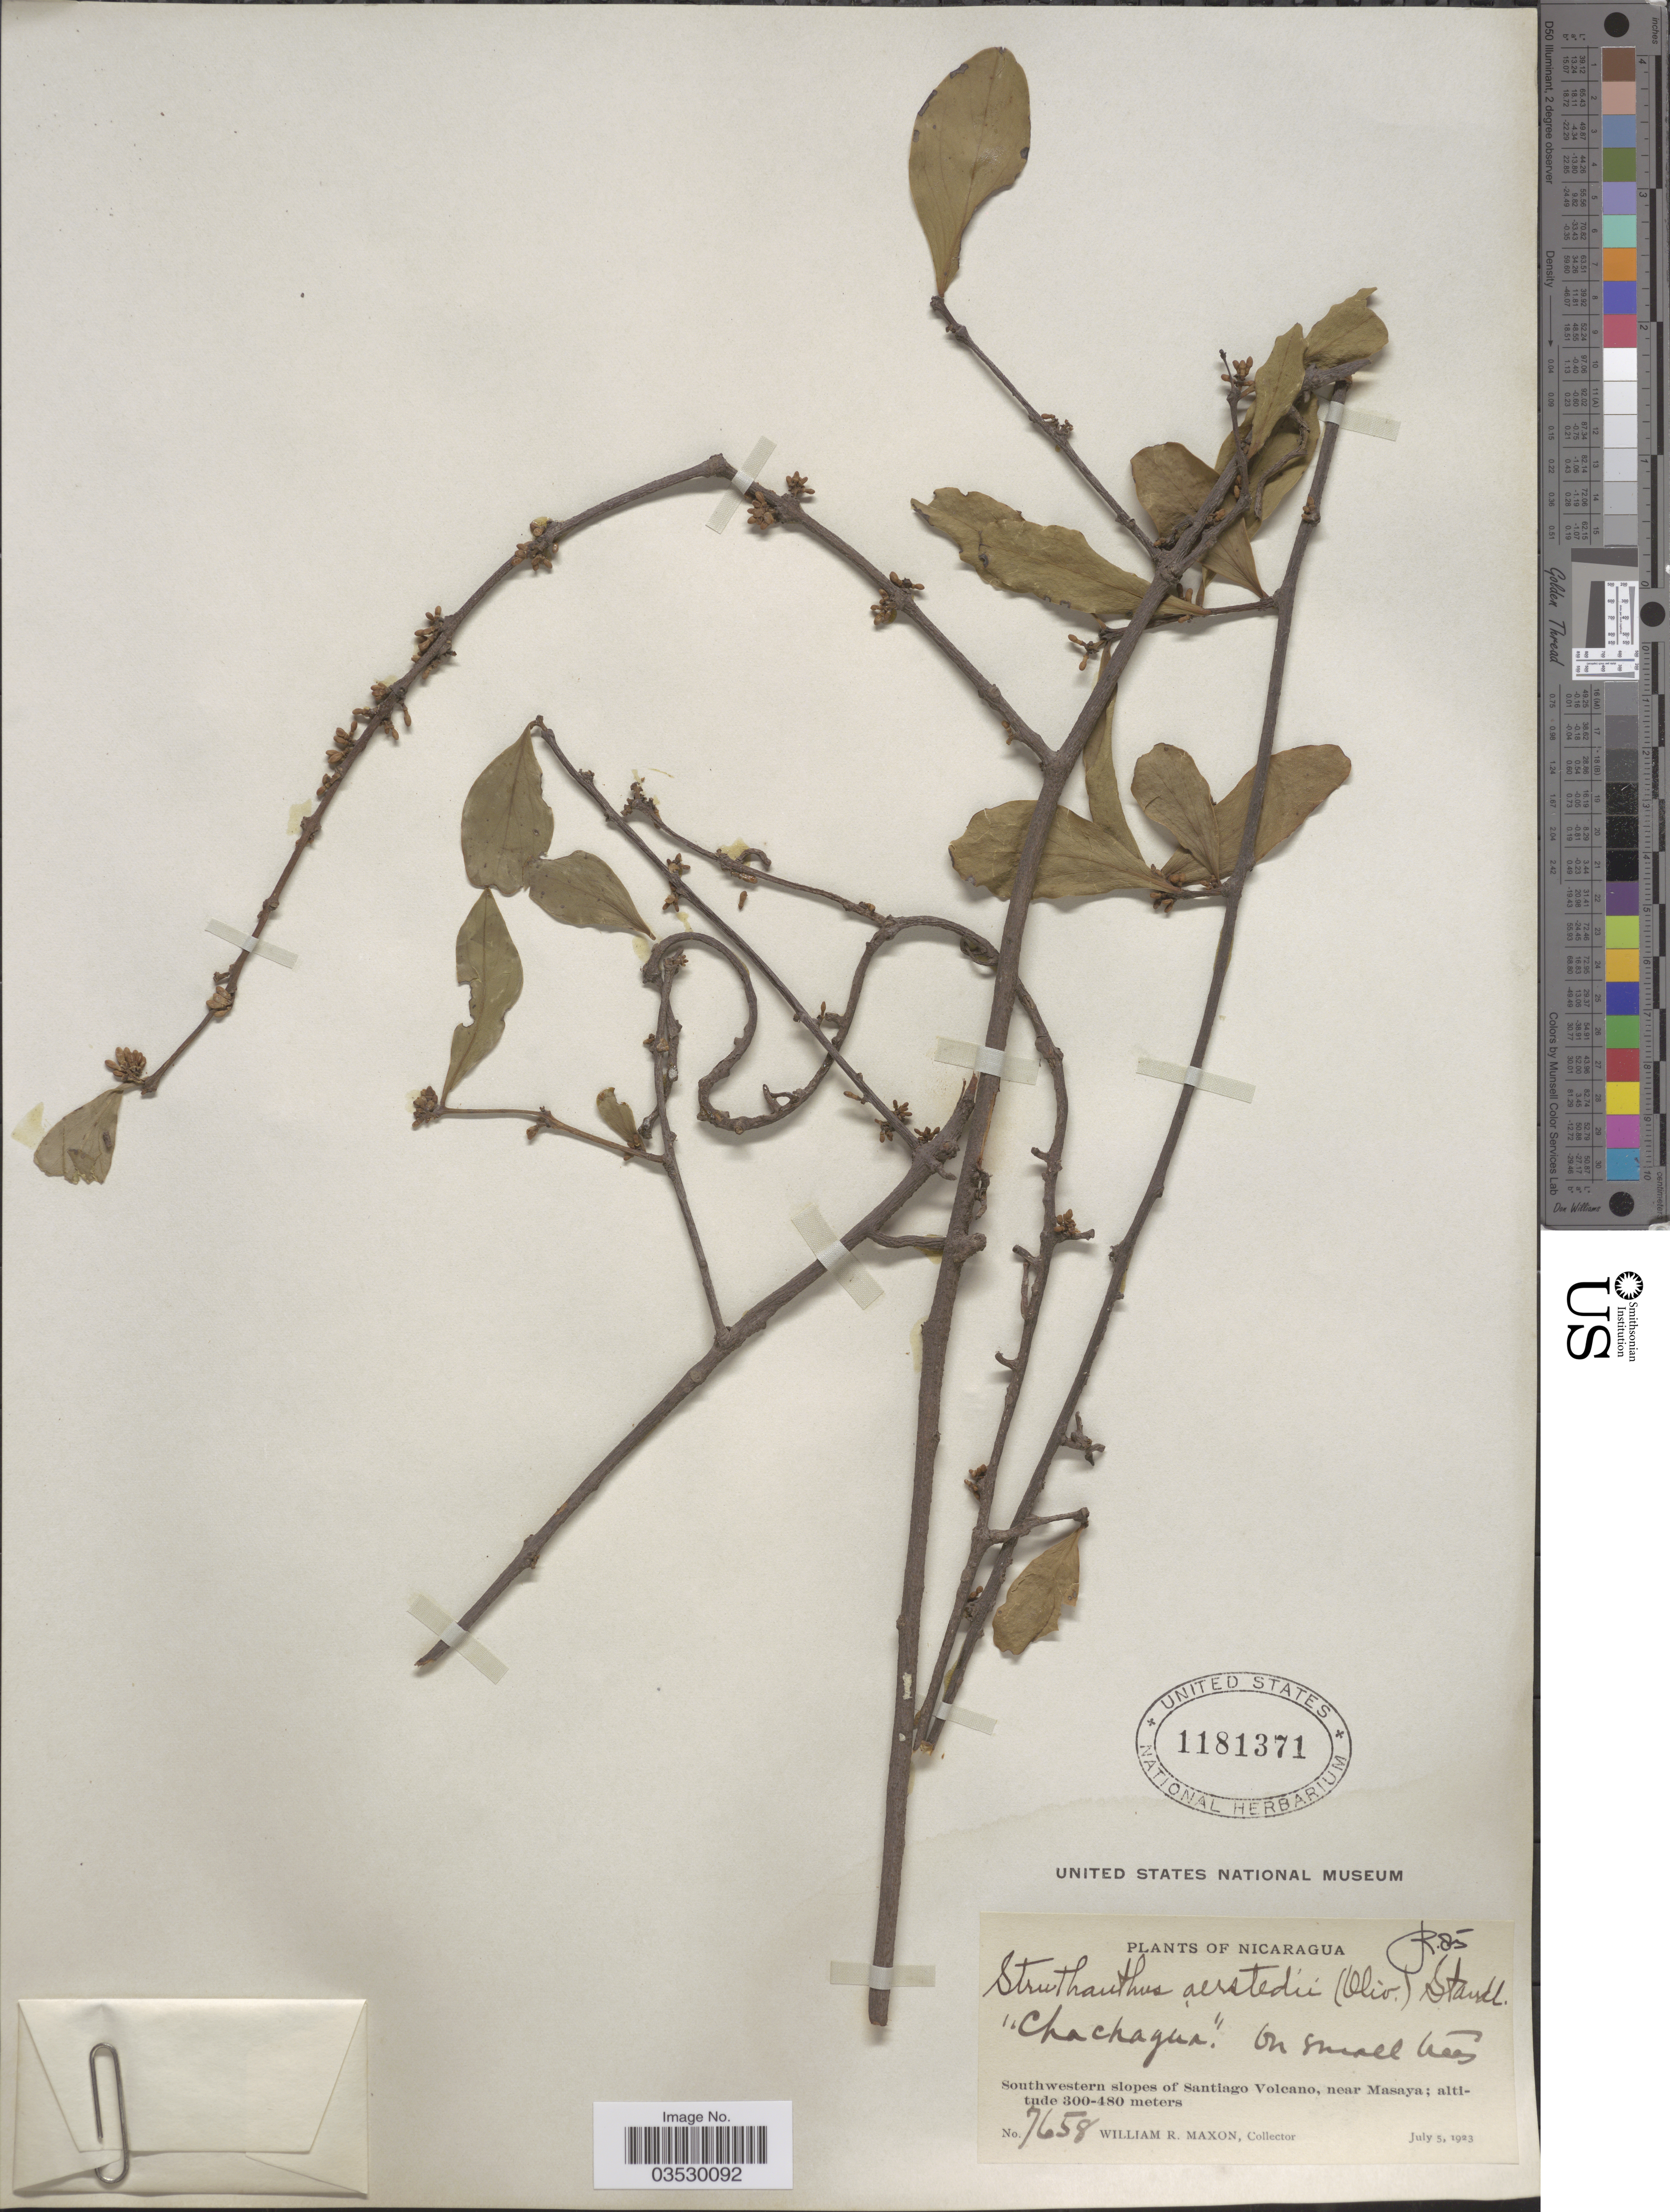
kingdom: Plantae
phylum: Tracheophyta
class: Magnoliopsida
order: Santalales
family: Loranthaceae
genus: Struthanthus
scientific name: Struthanthus oerstedii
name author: Standl.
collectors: W. R. Maxon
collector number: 7658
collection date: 1923-07-05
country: Nicaragua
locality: Southwestern slopes of Santiago Volcano, near Masaya.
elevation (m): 300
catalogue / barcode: US 1181371